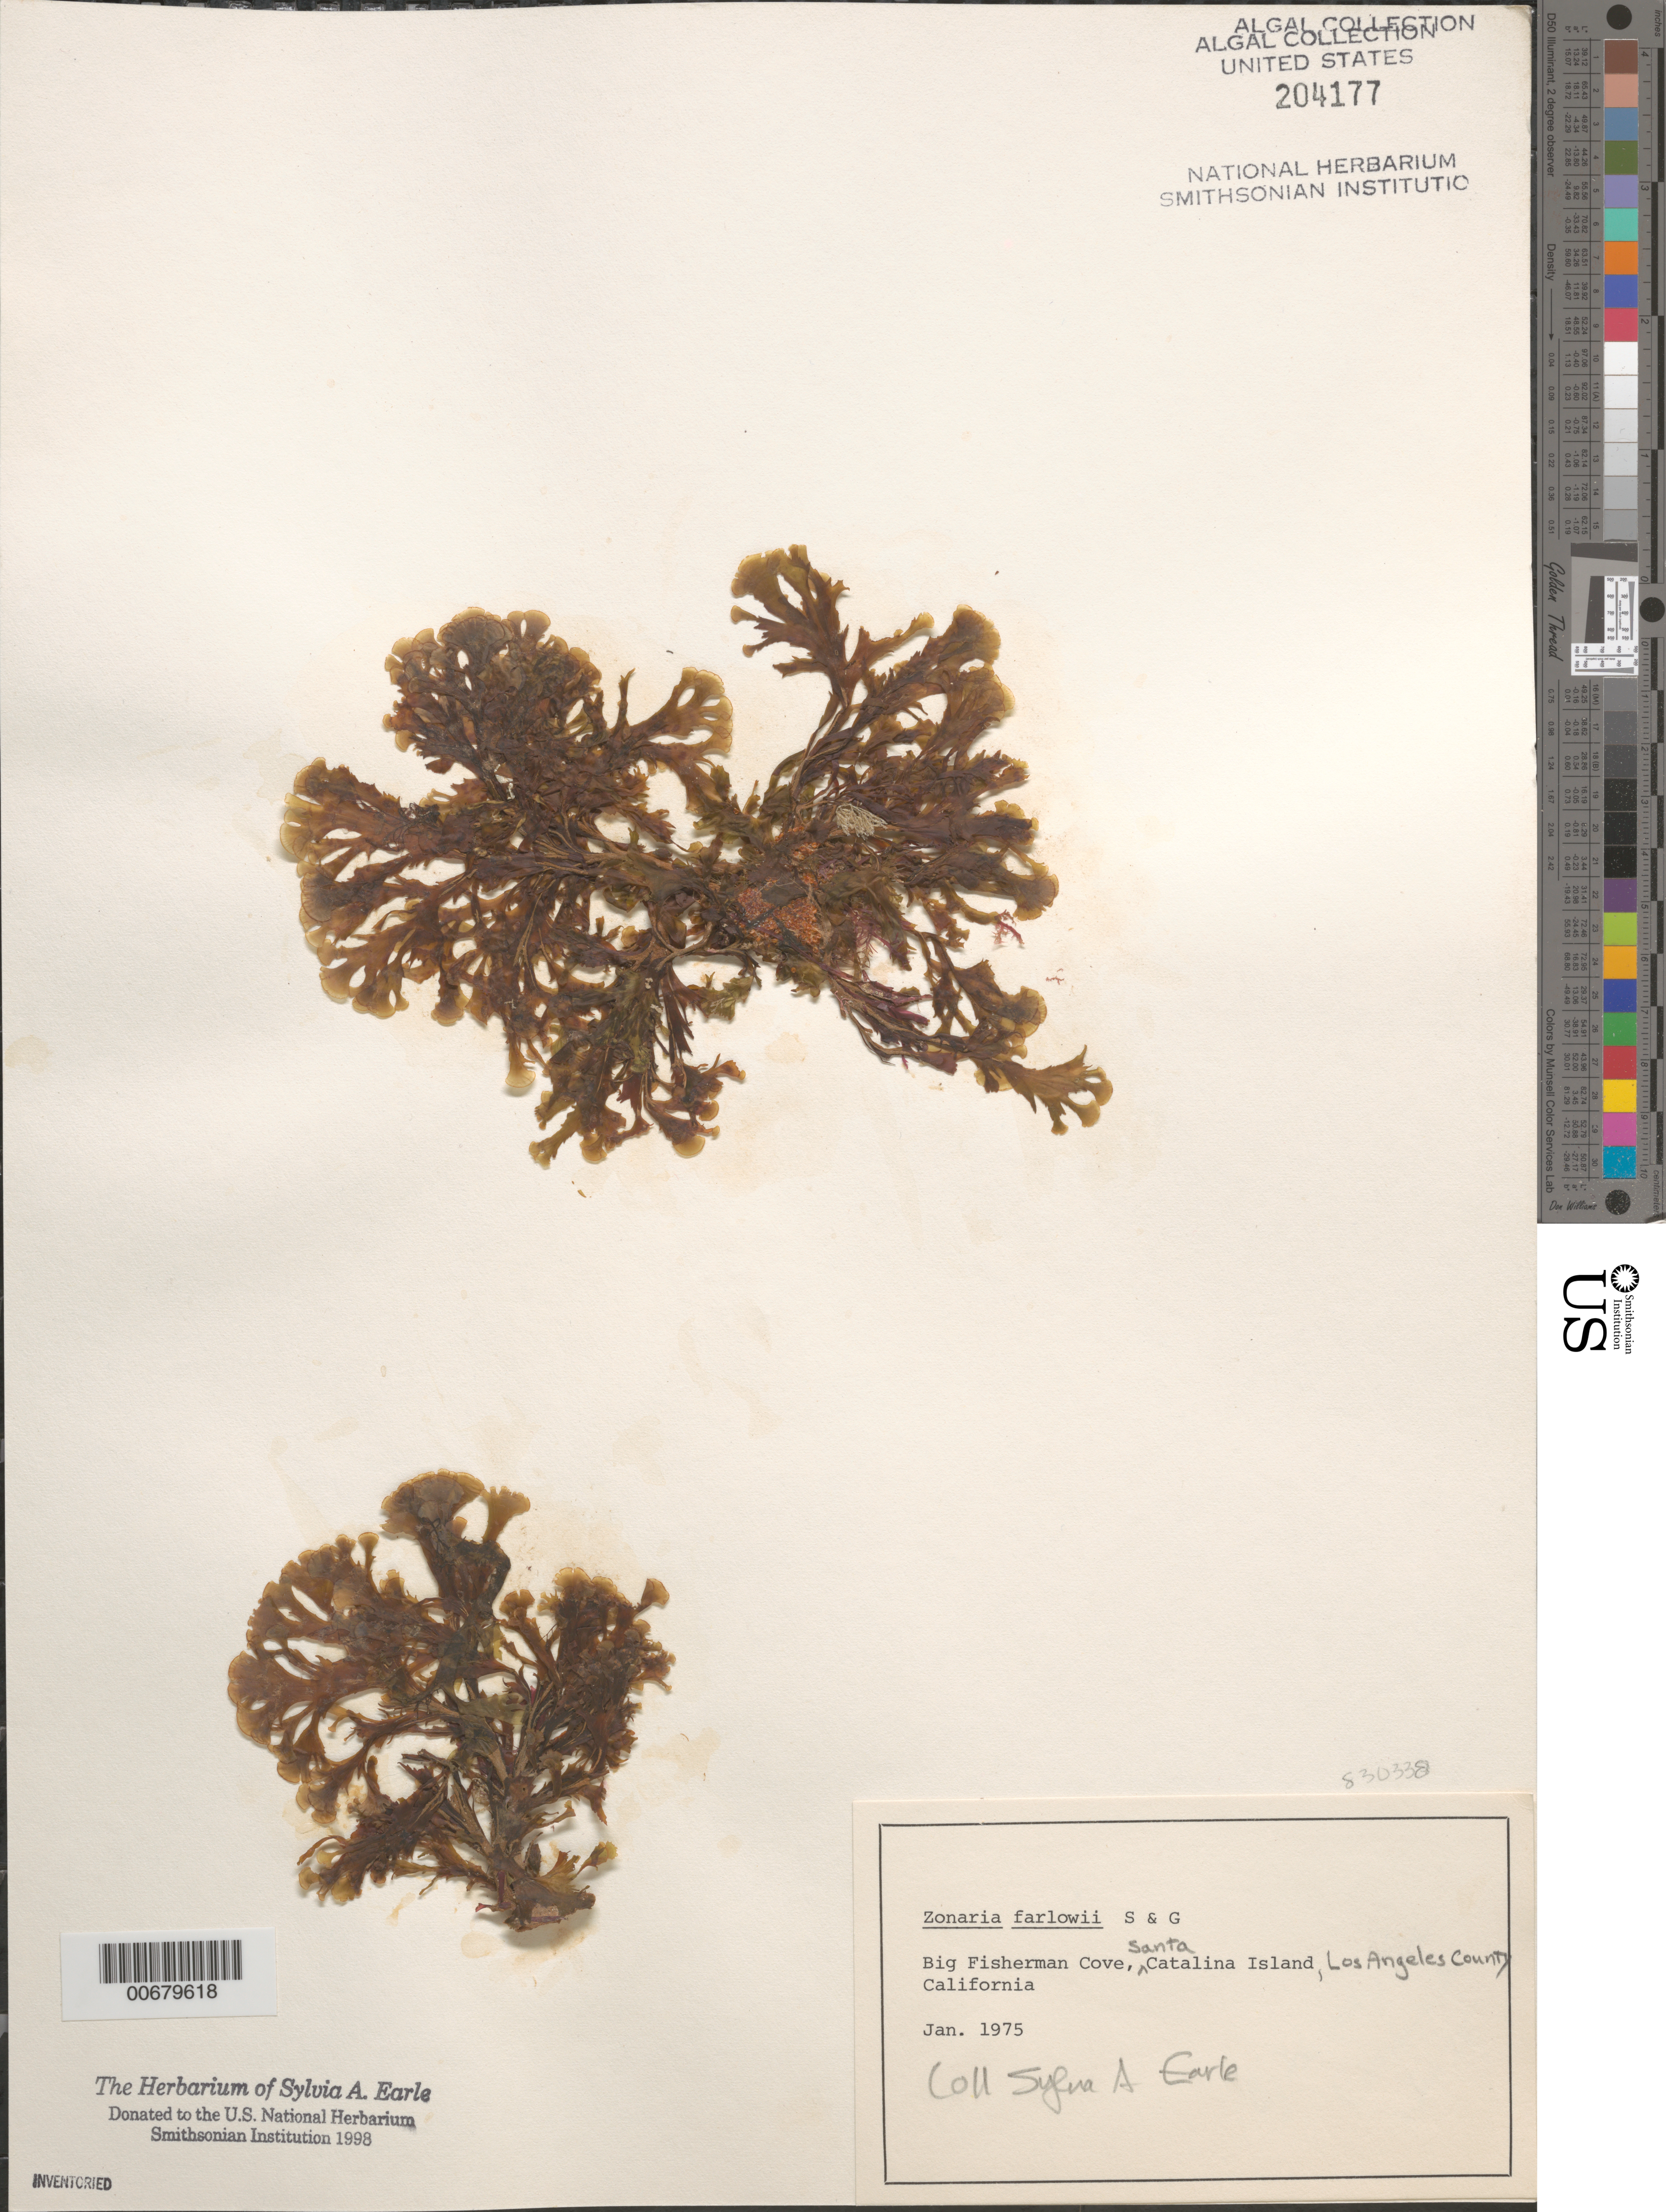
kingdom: Chromista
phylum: Ochrophyta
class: Phaeophyceae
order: Dictyotales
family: Dictyotaceae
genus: Zonaria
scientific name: Zonaria farlowii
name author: Setch. & N.L. Gardner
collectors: S. A. Earle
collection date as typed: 13 Jan 1975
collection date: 1975-01-13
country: United States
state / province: California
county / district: Los Angeles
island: Santa Catalina Island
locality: Big Fisherman Cove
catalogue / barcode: US 204177